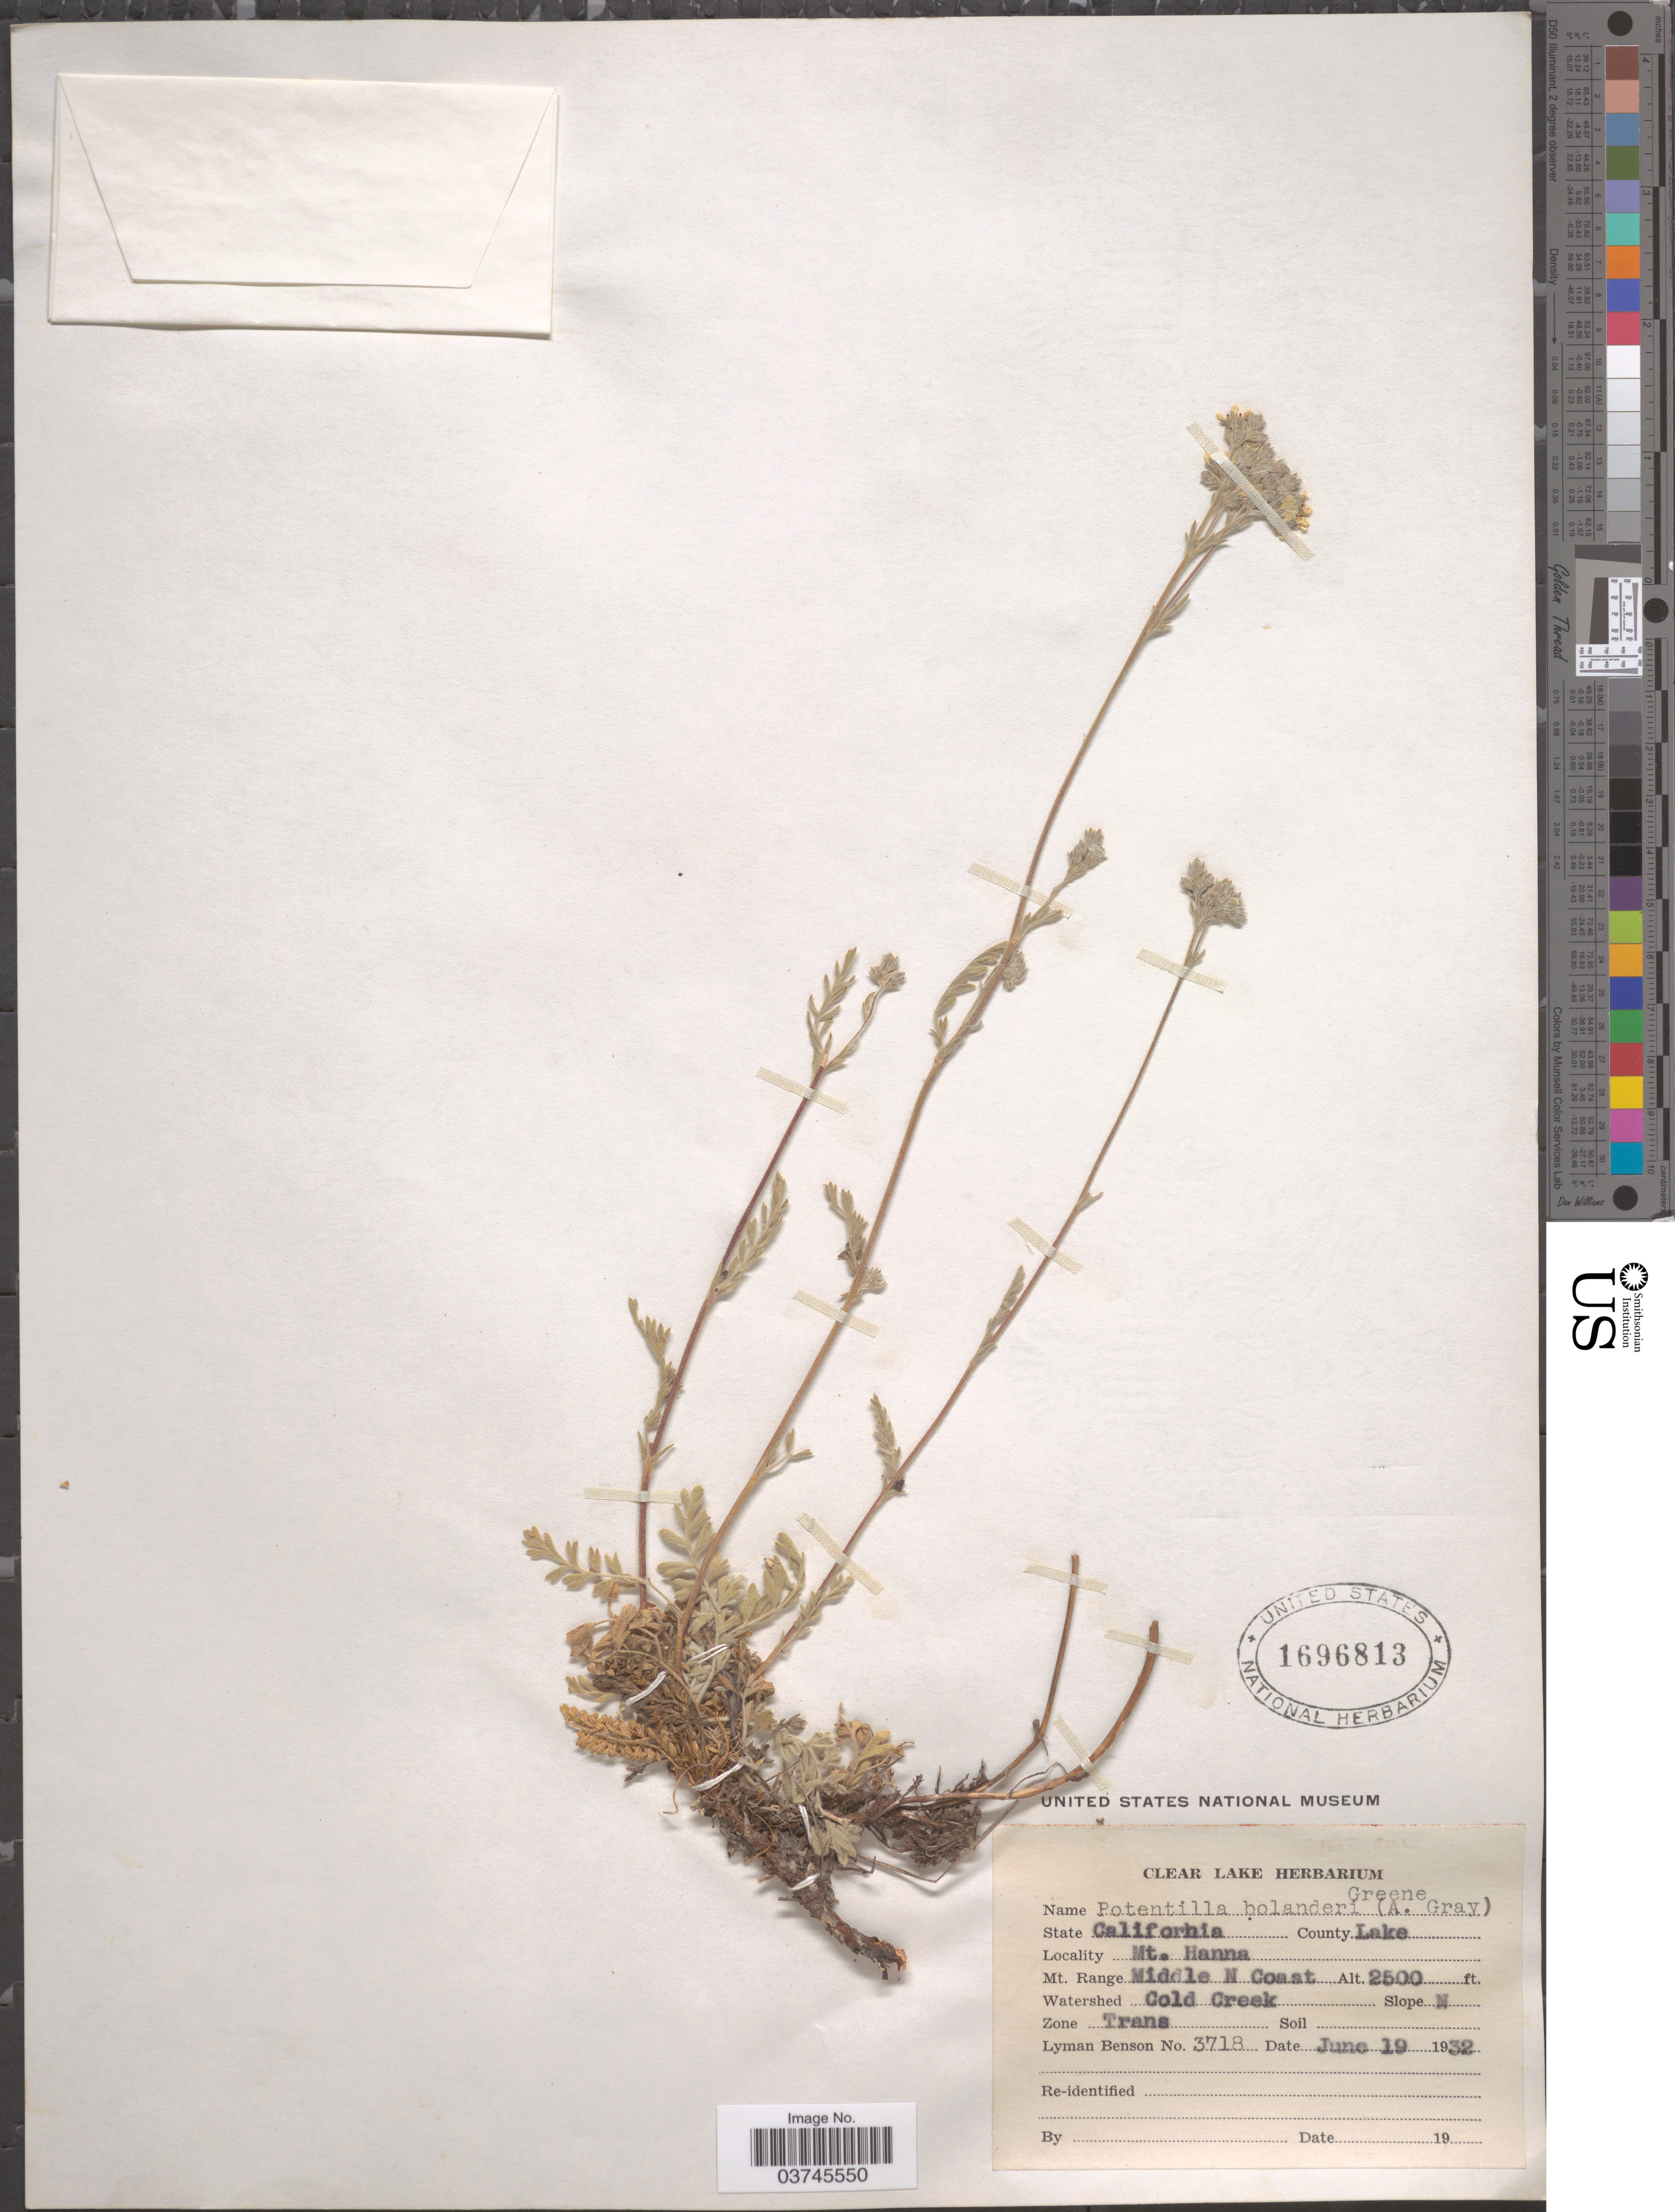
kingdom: Plantae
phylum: Tracheophyta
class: Magnoliopsida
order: Rosales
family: Rosaceae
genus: Potentilla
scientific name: Potentilla bolanderi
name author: (A. Gray) Greene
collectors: L. D. Benson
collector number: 3718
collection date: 1932-06-19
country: United States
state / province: California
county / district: Lake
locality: County Lake. Mt. Hanna. Mt. Range Middle N Coast. Watershed Cold Creek.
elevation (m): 762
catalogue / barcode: US 1696813